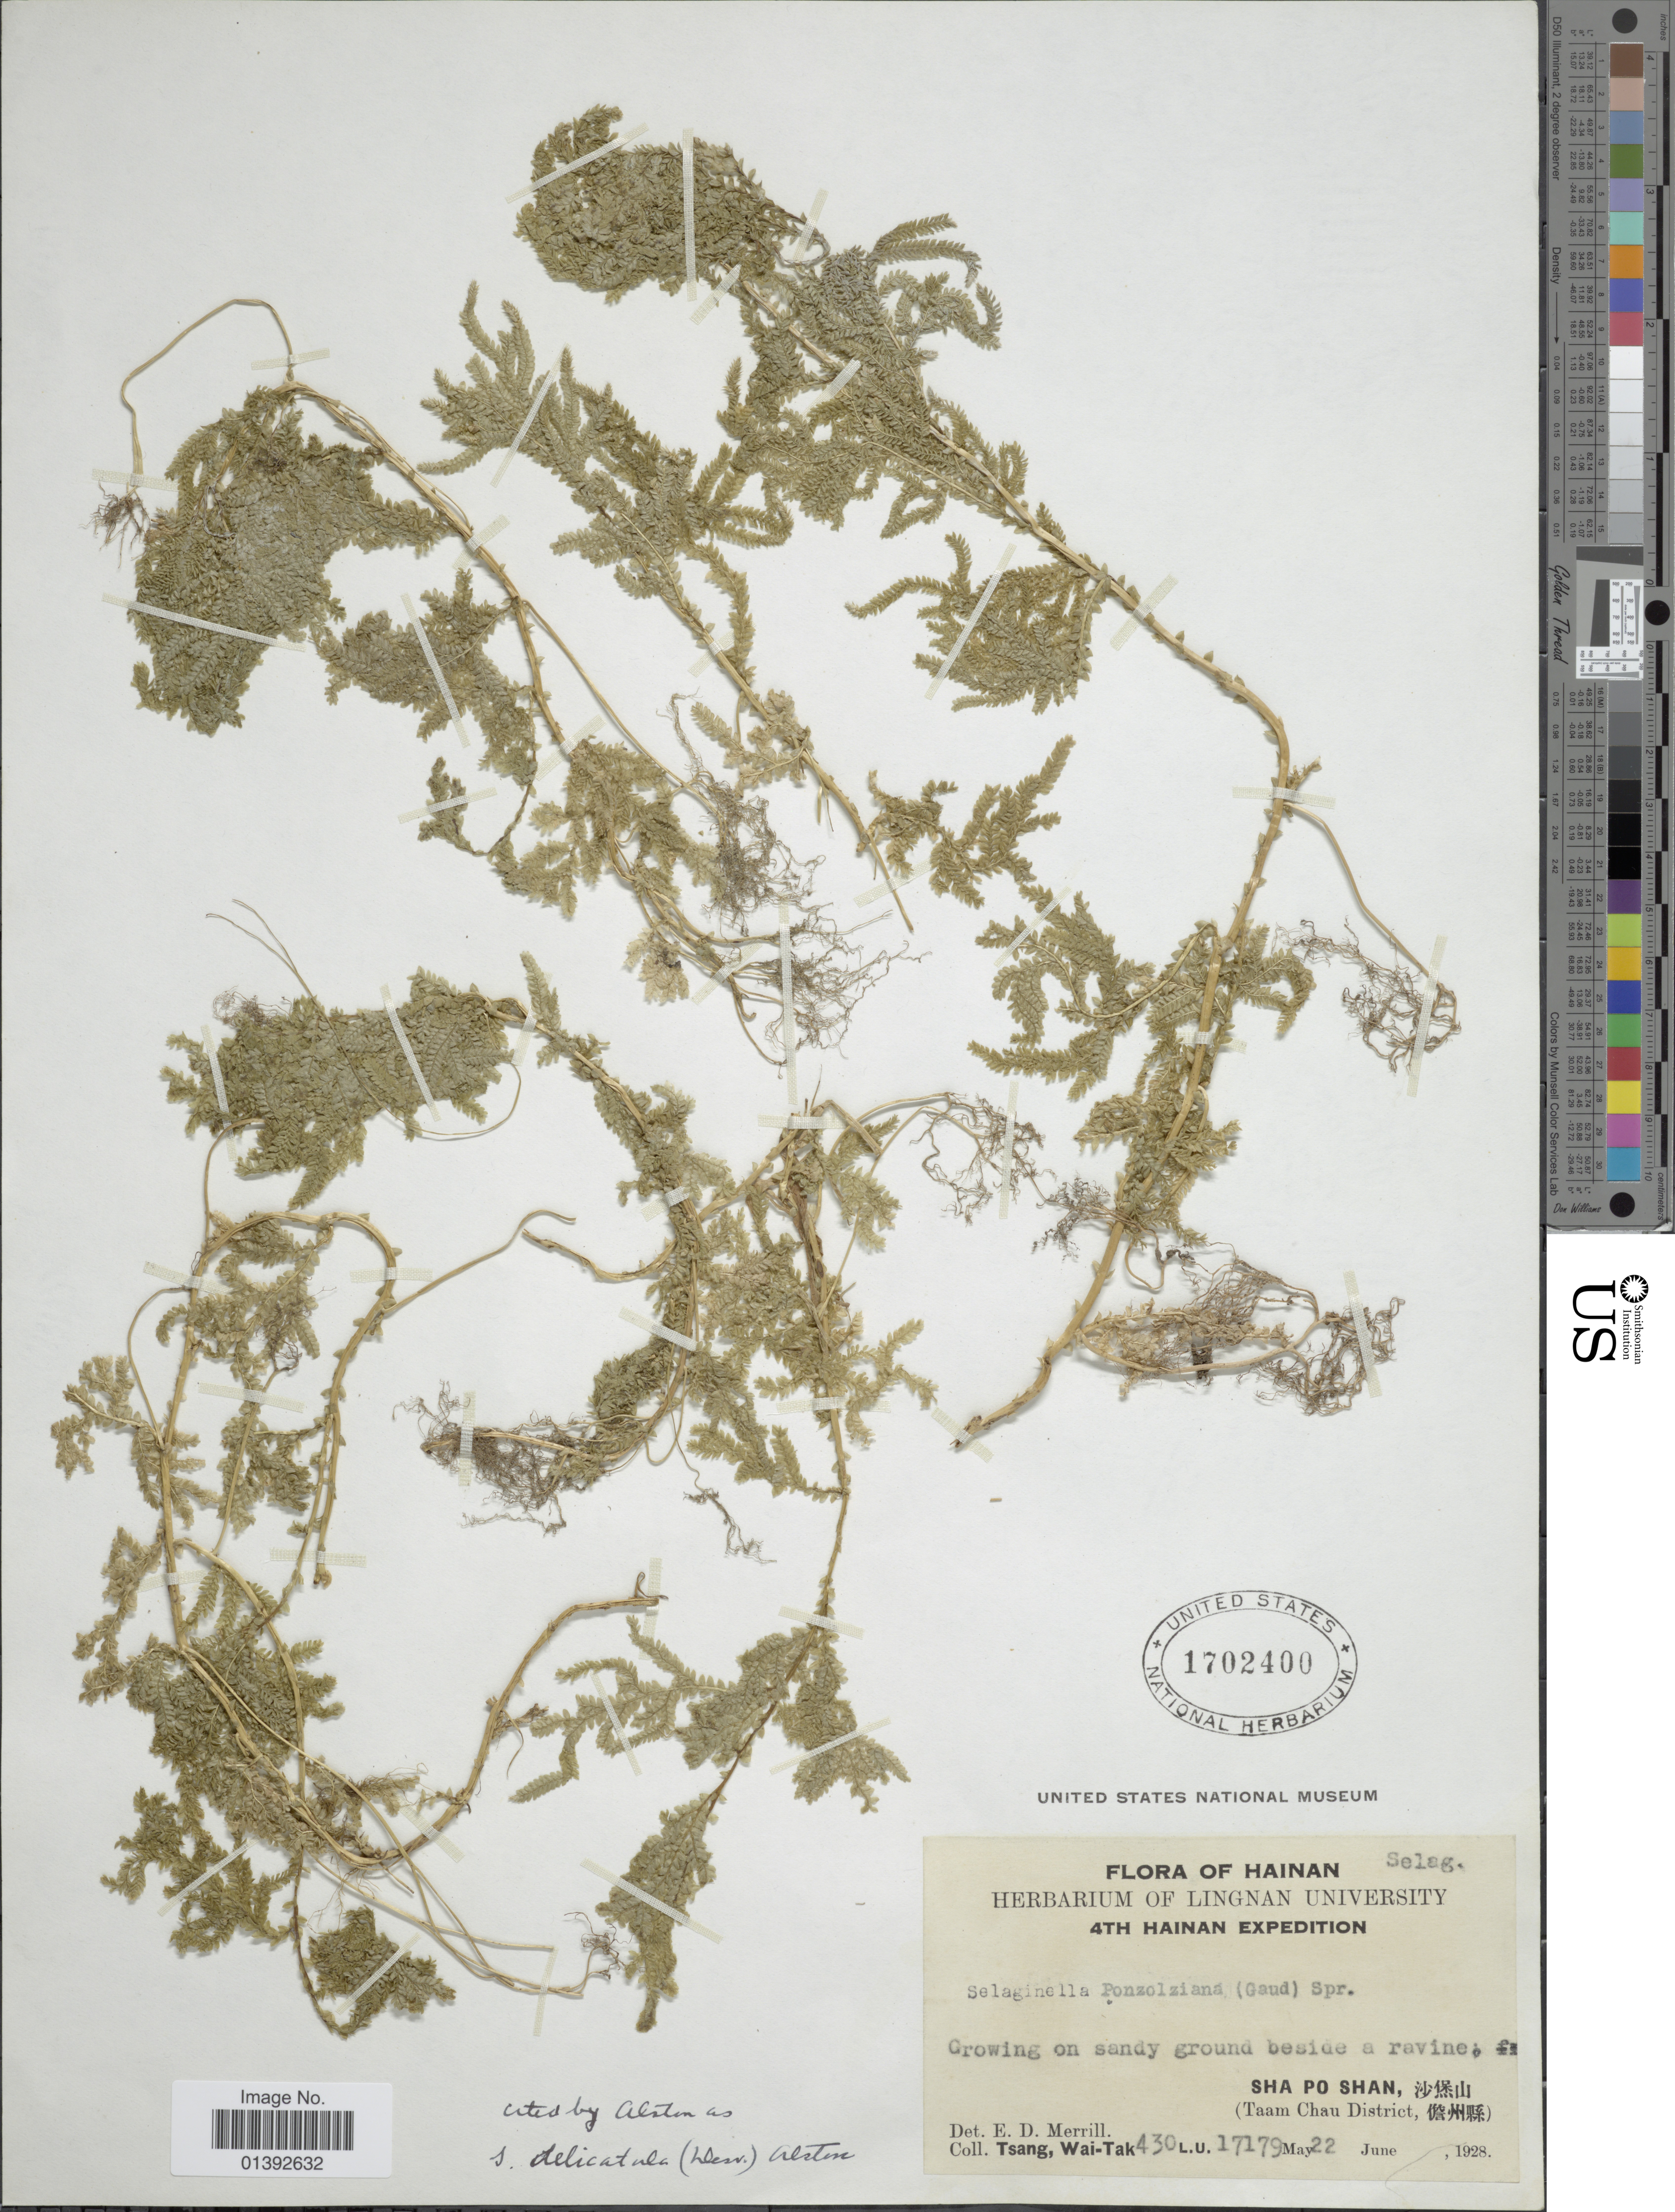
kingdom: Plantae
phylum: Tracheophyta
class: Lycopodiopsida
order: Selaginellales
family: Selaginellaceae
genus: Selaginella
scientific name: Selaginella delicatula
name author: (Desv.) Alston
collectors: W. T. Tsang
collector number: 430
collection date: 1928-05-20/1928-06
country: China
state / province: Hainan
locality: Sha Po Shan, (Taam Chau District)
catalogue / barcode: US 1702400